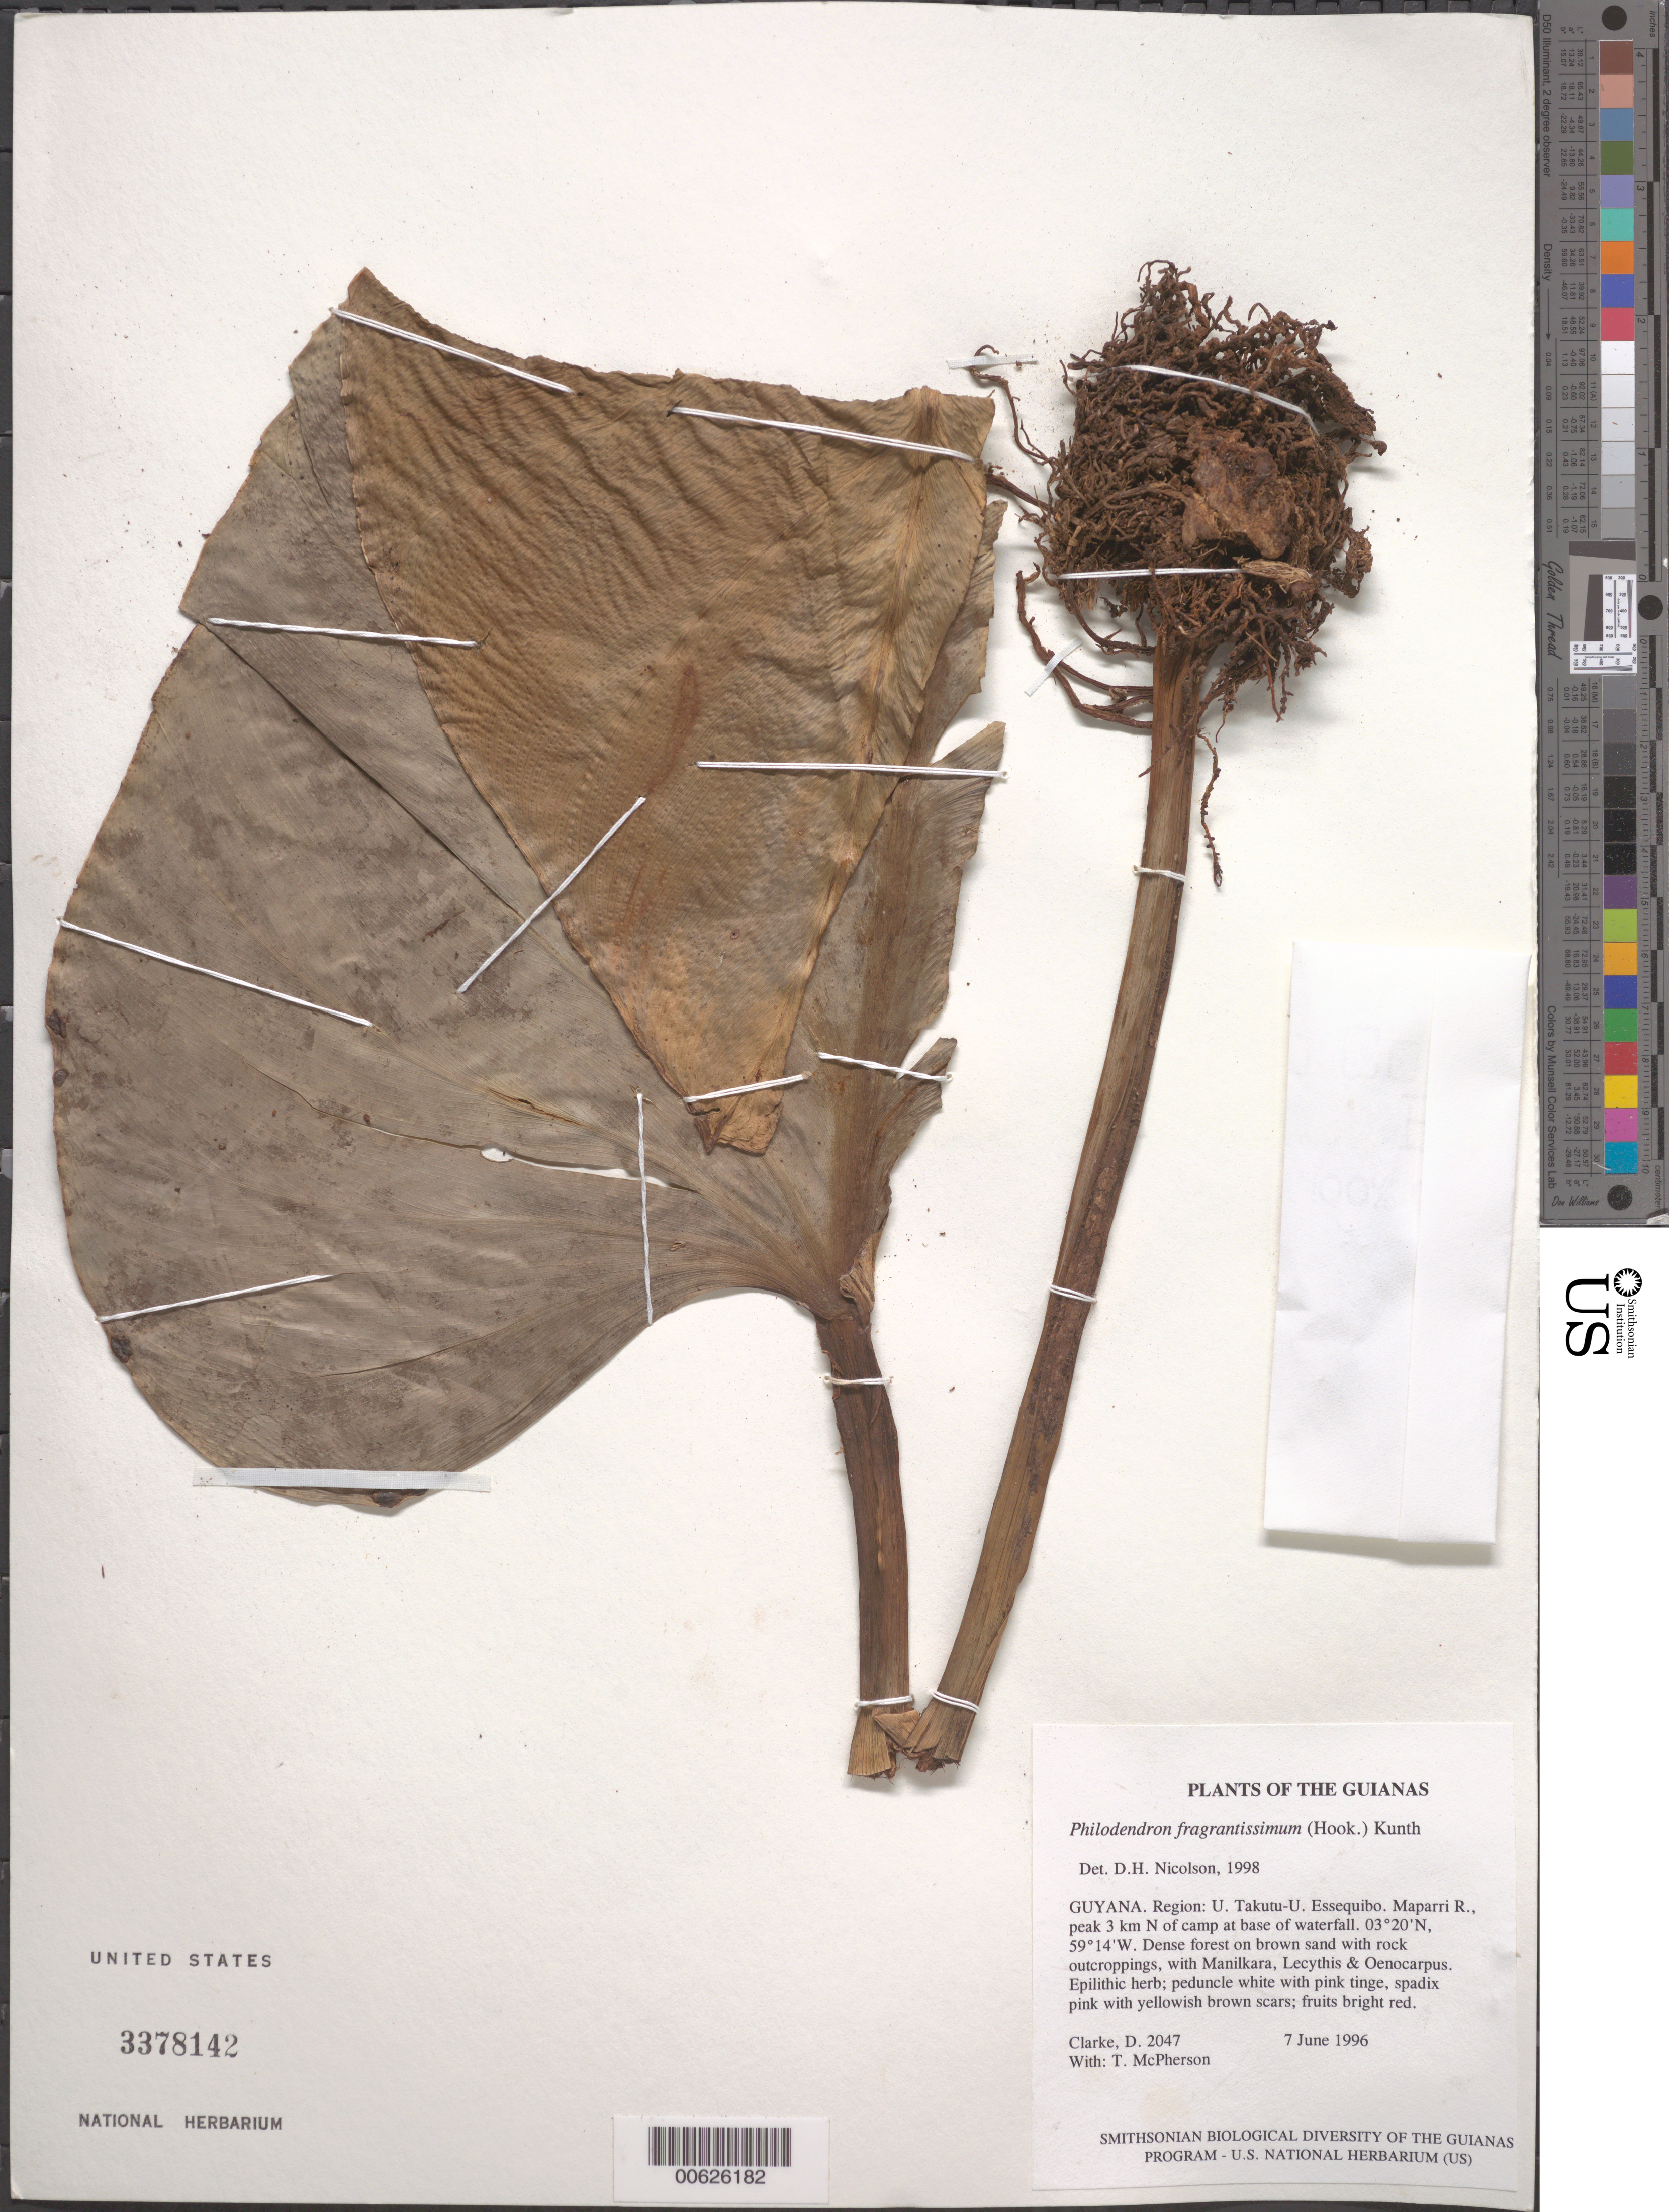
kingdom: Plantae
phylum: Tracheophyta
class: Liliopsida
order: Alismatales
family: Araceae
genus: Philodendron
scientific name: Philodendron fragrantissimum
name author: (G. Don) Kunth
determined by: Nicolson, Dan H.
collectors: H. D. Clarke & T. McPherson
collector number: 2047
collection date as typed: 7 June 1996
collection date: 1996-06-07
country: Guyana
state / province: U. Takutu-U. Essequibo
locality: Maparri R., peak 3 km N of camp at base of waterfall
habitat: Dense forest on brown sand with rock outcroppings, with Manilkara, Lecythis & Oenocarpus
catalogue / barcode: US 3378142